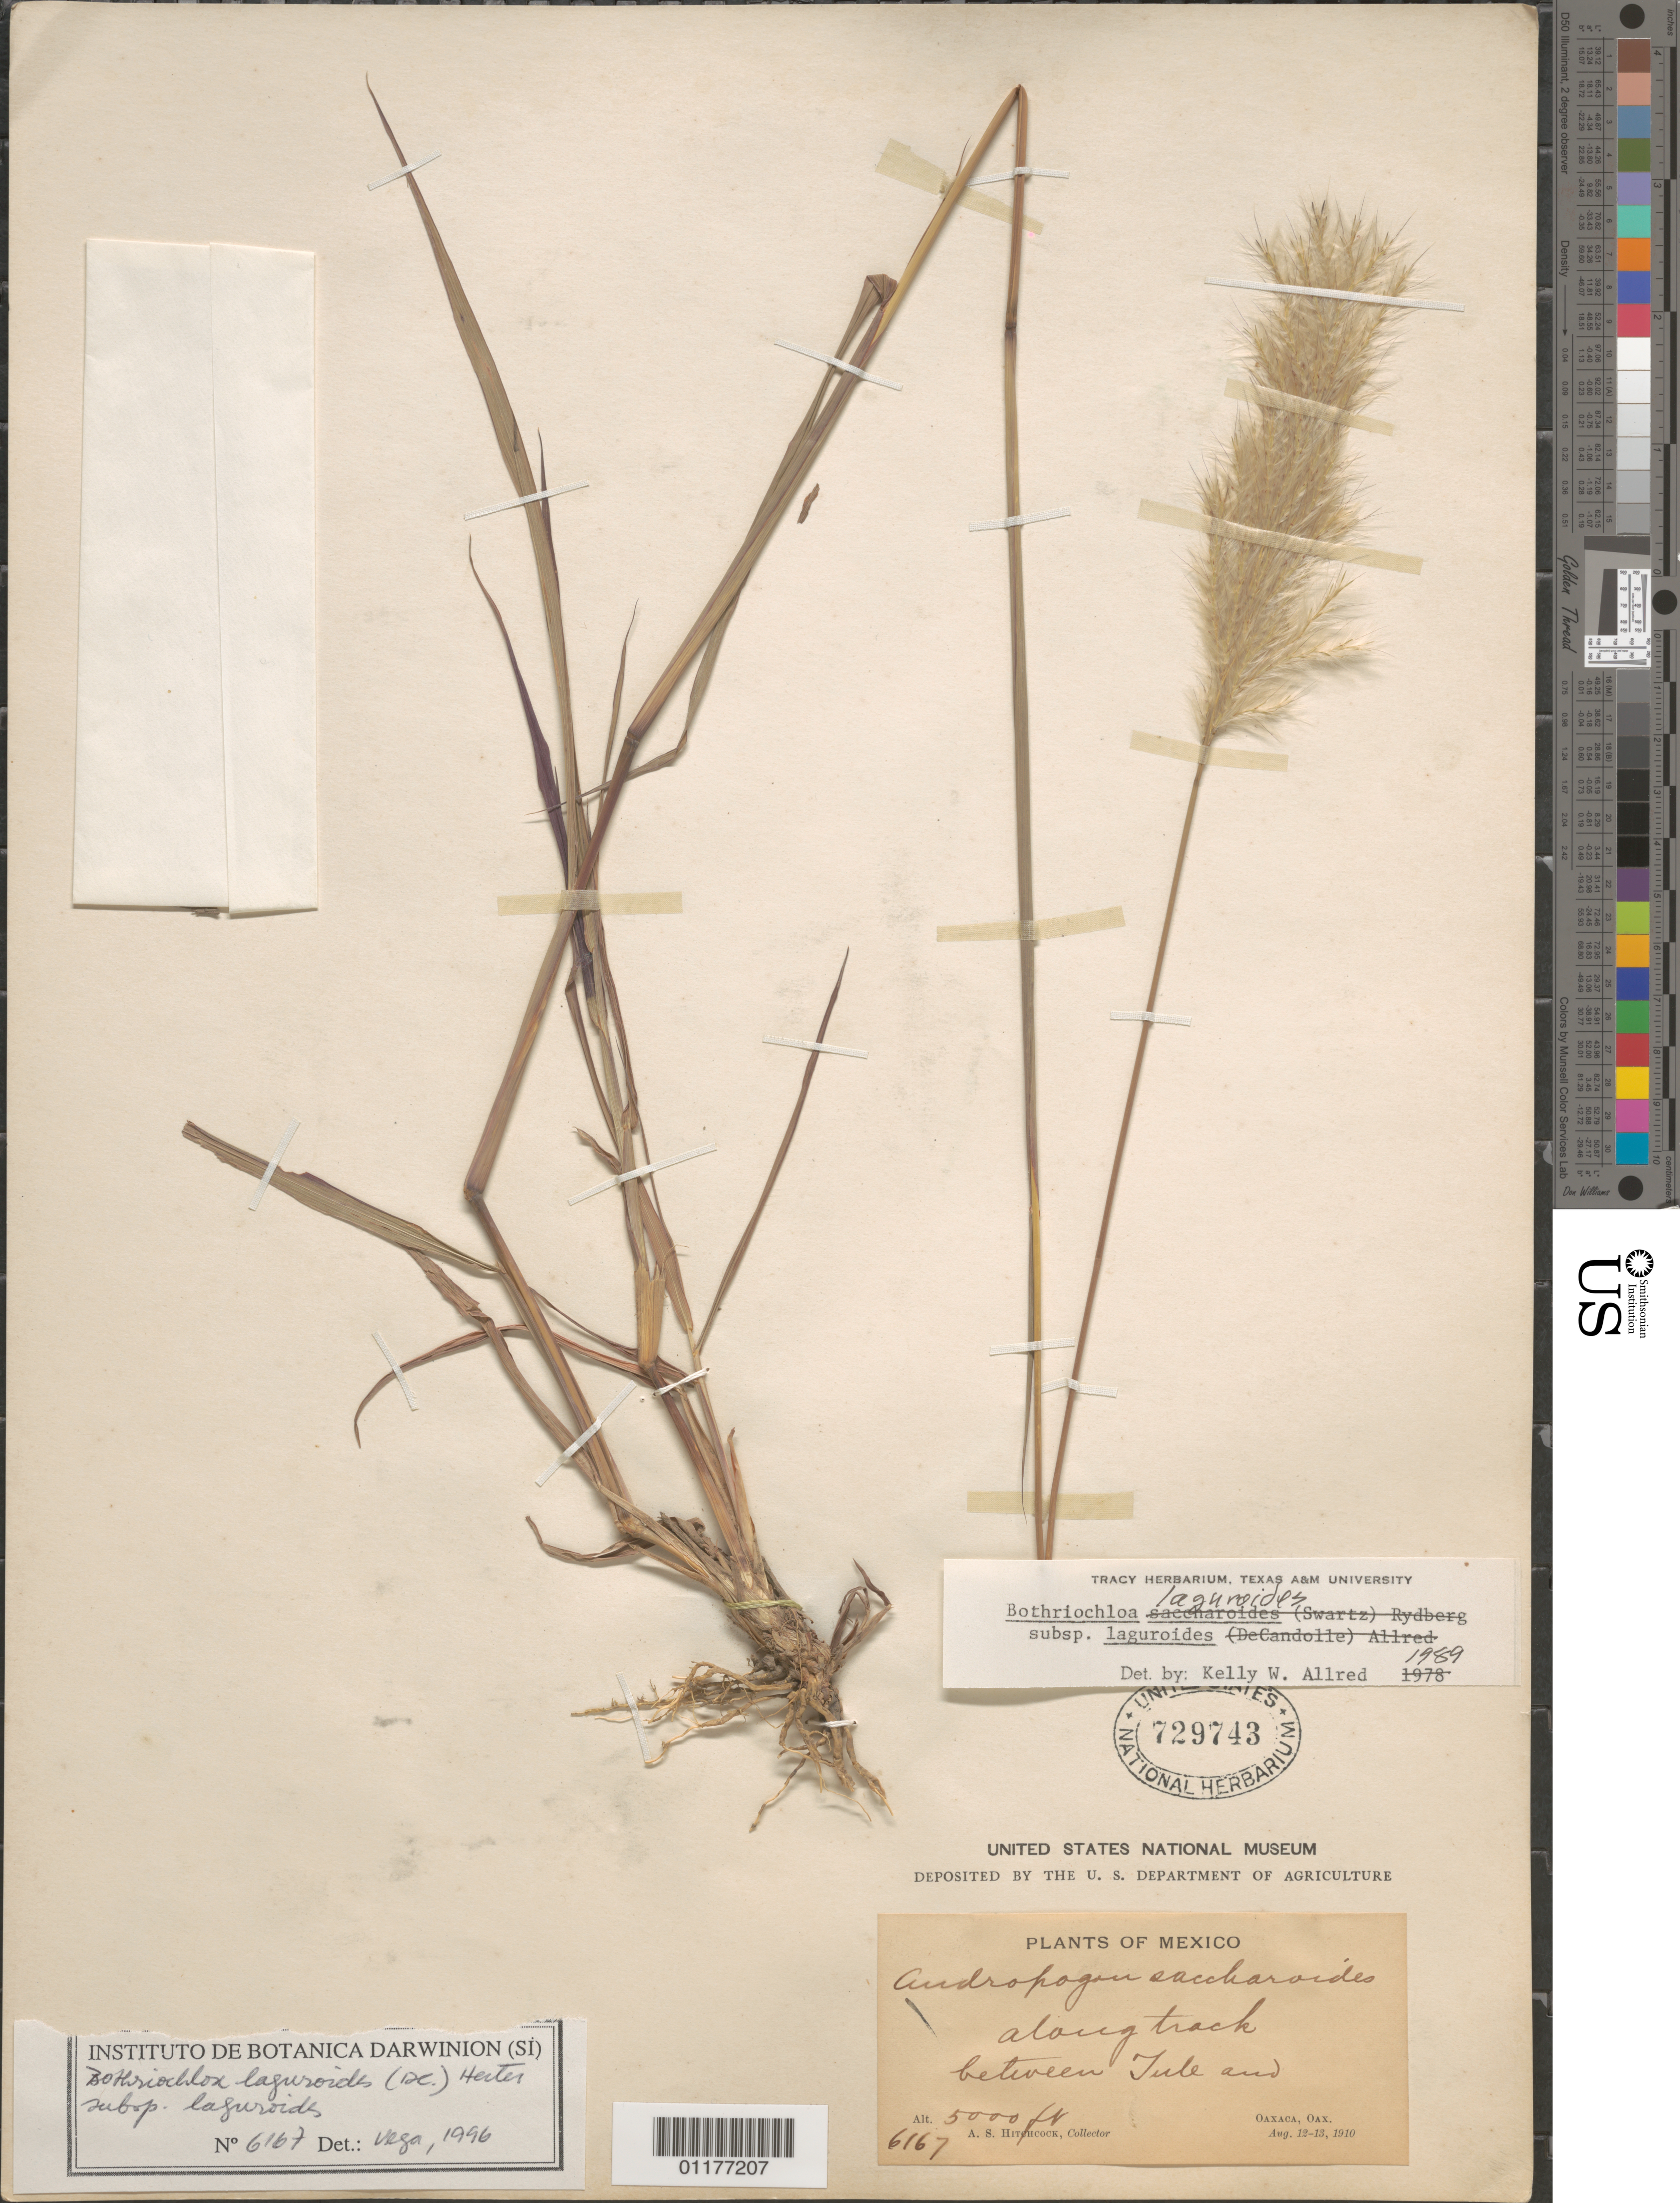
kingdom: Plantae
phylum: Tracheophyta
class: Liliopsida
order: Poales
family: Poaceae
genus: Bothriochloa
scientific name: Bothriochloa laguroides subsp. laguroides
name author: (DC.) Herter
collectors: A. S. Hitchcock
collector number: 6167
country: Mexico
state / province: Oaxaca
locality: Along Tule and Oaxaca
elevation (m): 1524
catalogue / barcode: US 729743